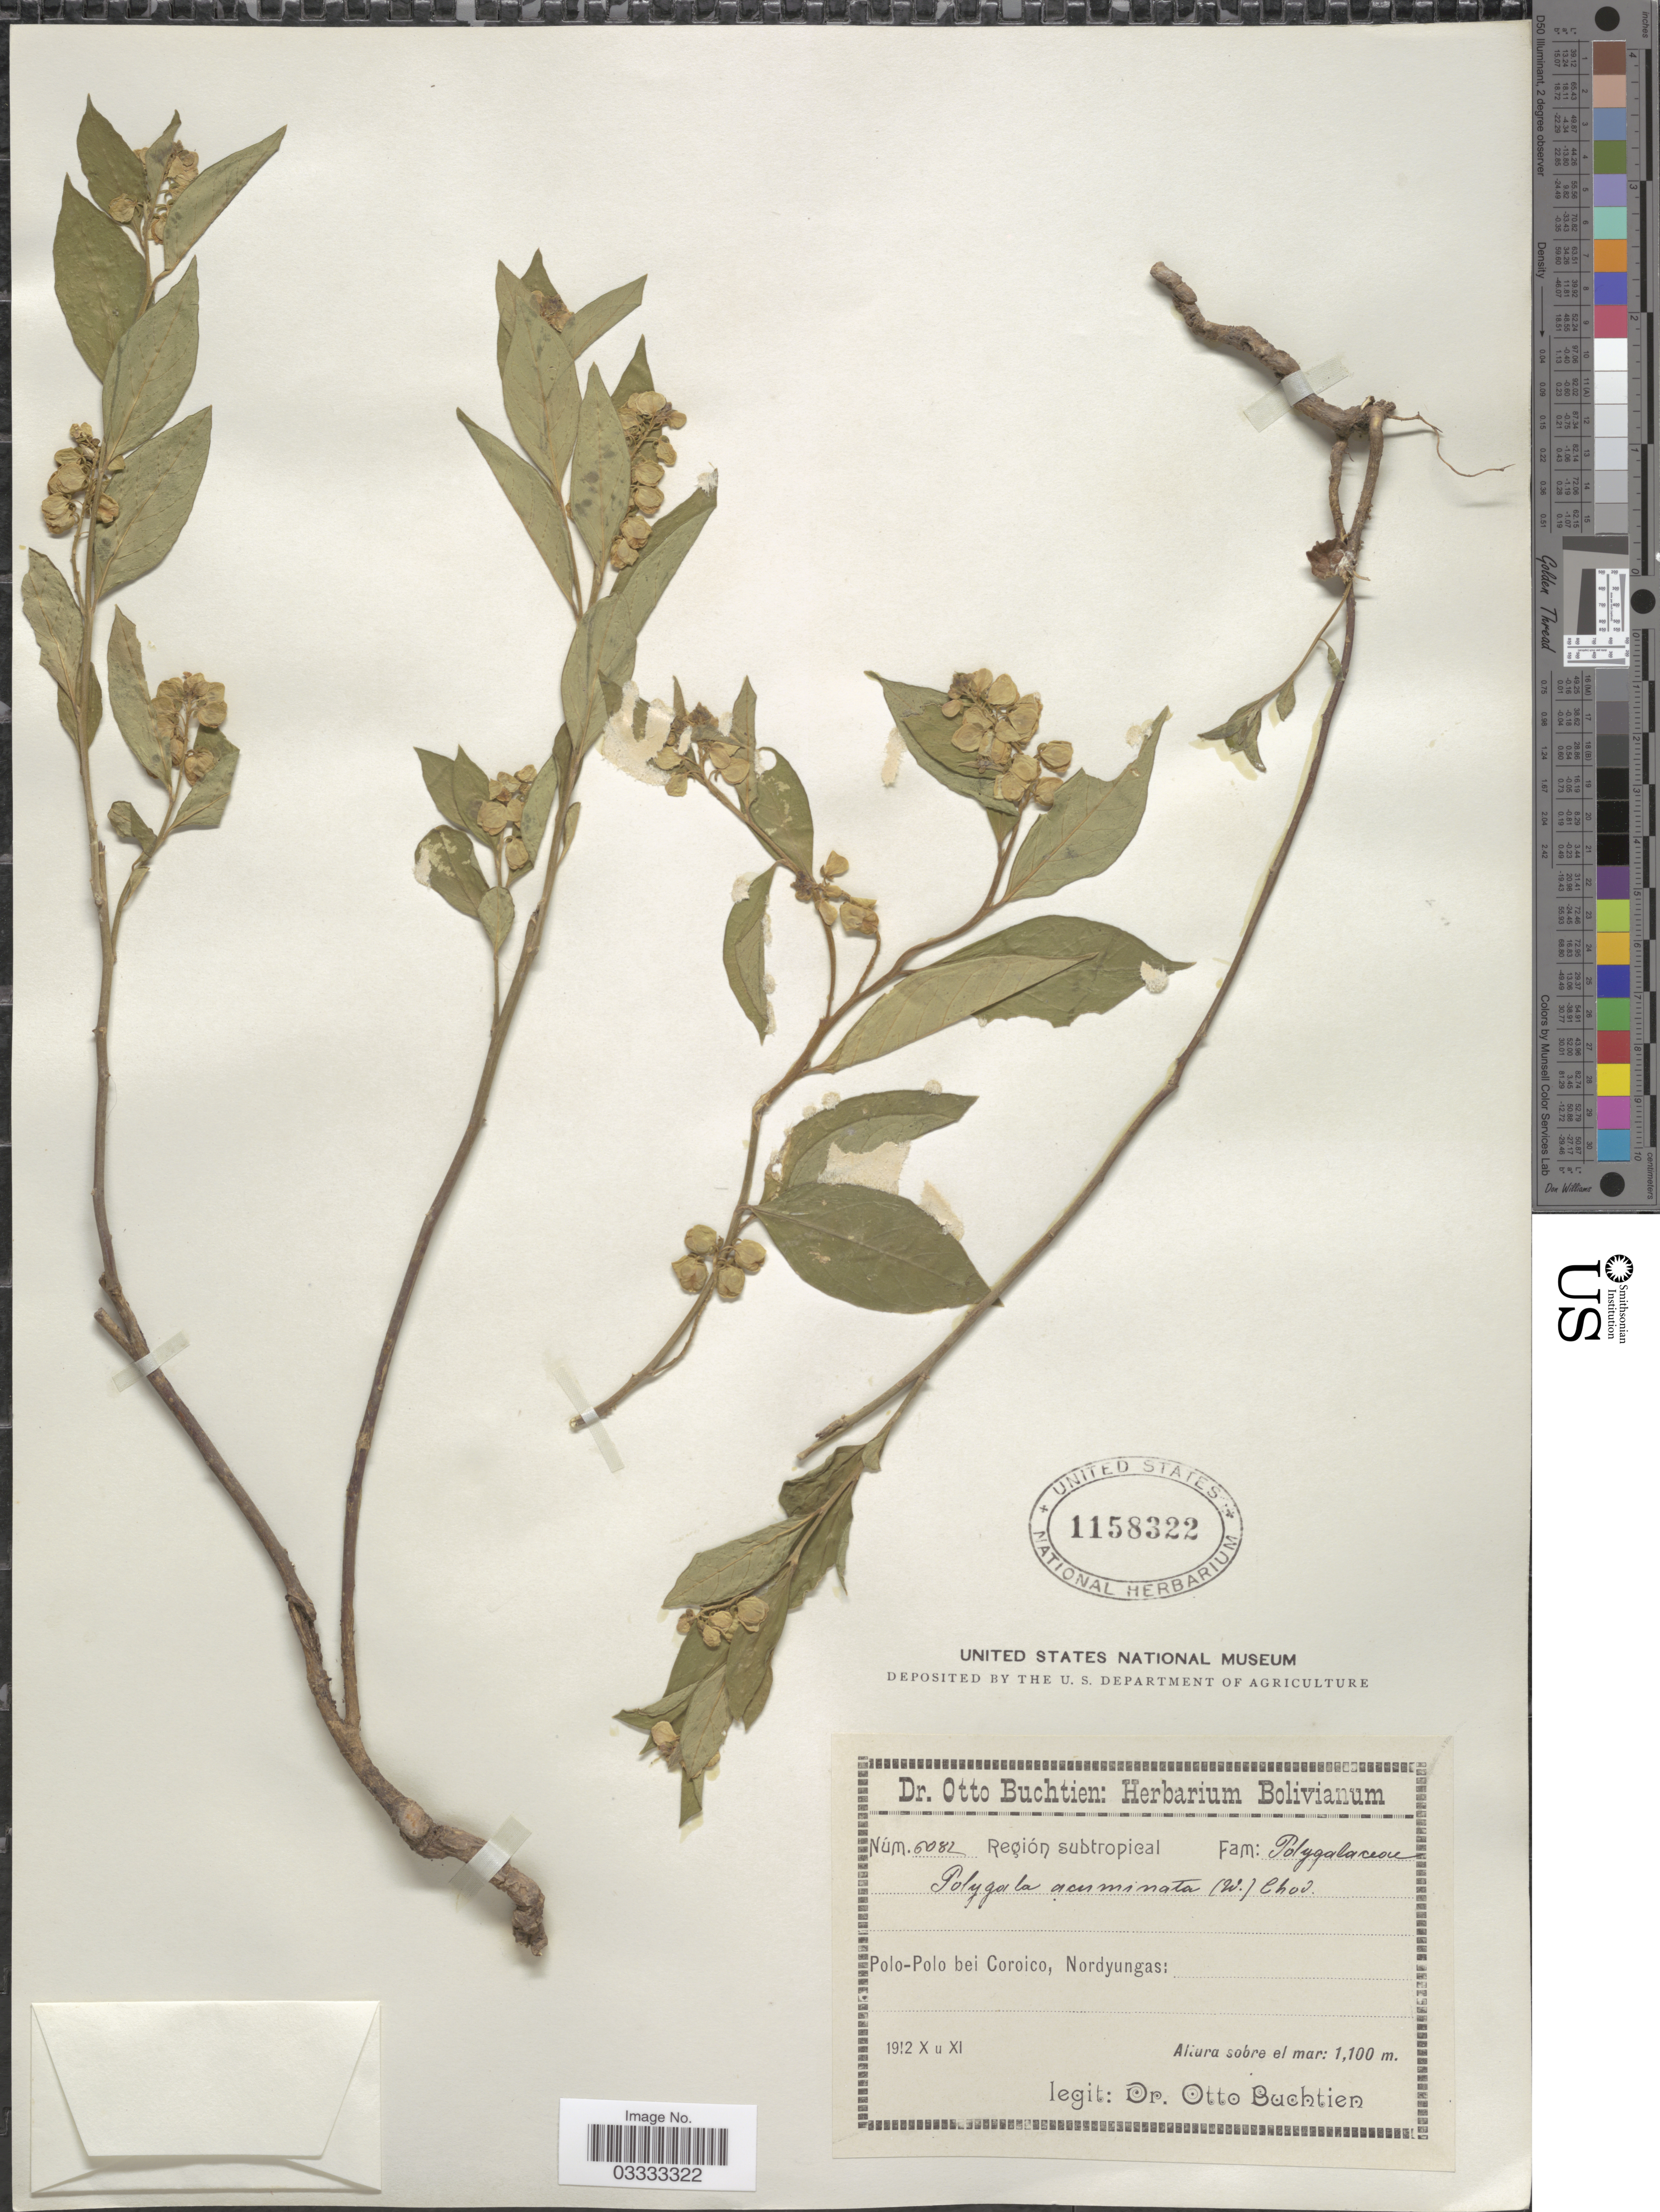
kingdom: Plantae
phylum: Tracheophyta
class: Magnoliopsida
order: Fabales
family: Polygalaceae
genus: Asemeia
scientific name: Asemeia acuminata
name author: (Willd.) J.F.B. Pastore & J.R. Abbott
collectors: O. Buchtien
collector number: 6082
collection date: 1912-10/1912-11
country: Bolivia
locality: Polo-Polo bei Coroico, Nordyungas.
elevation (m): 1100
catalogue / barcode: US 1158322